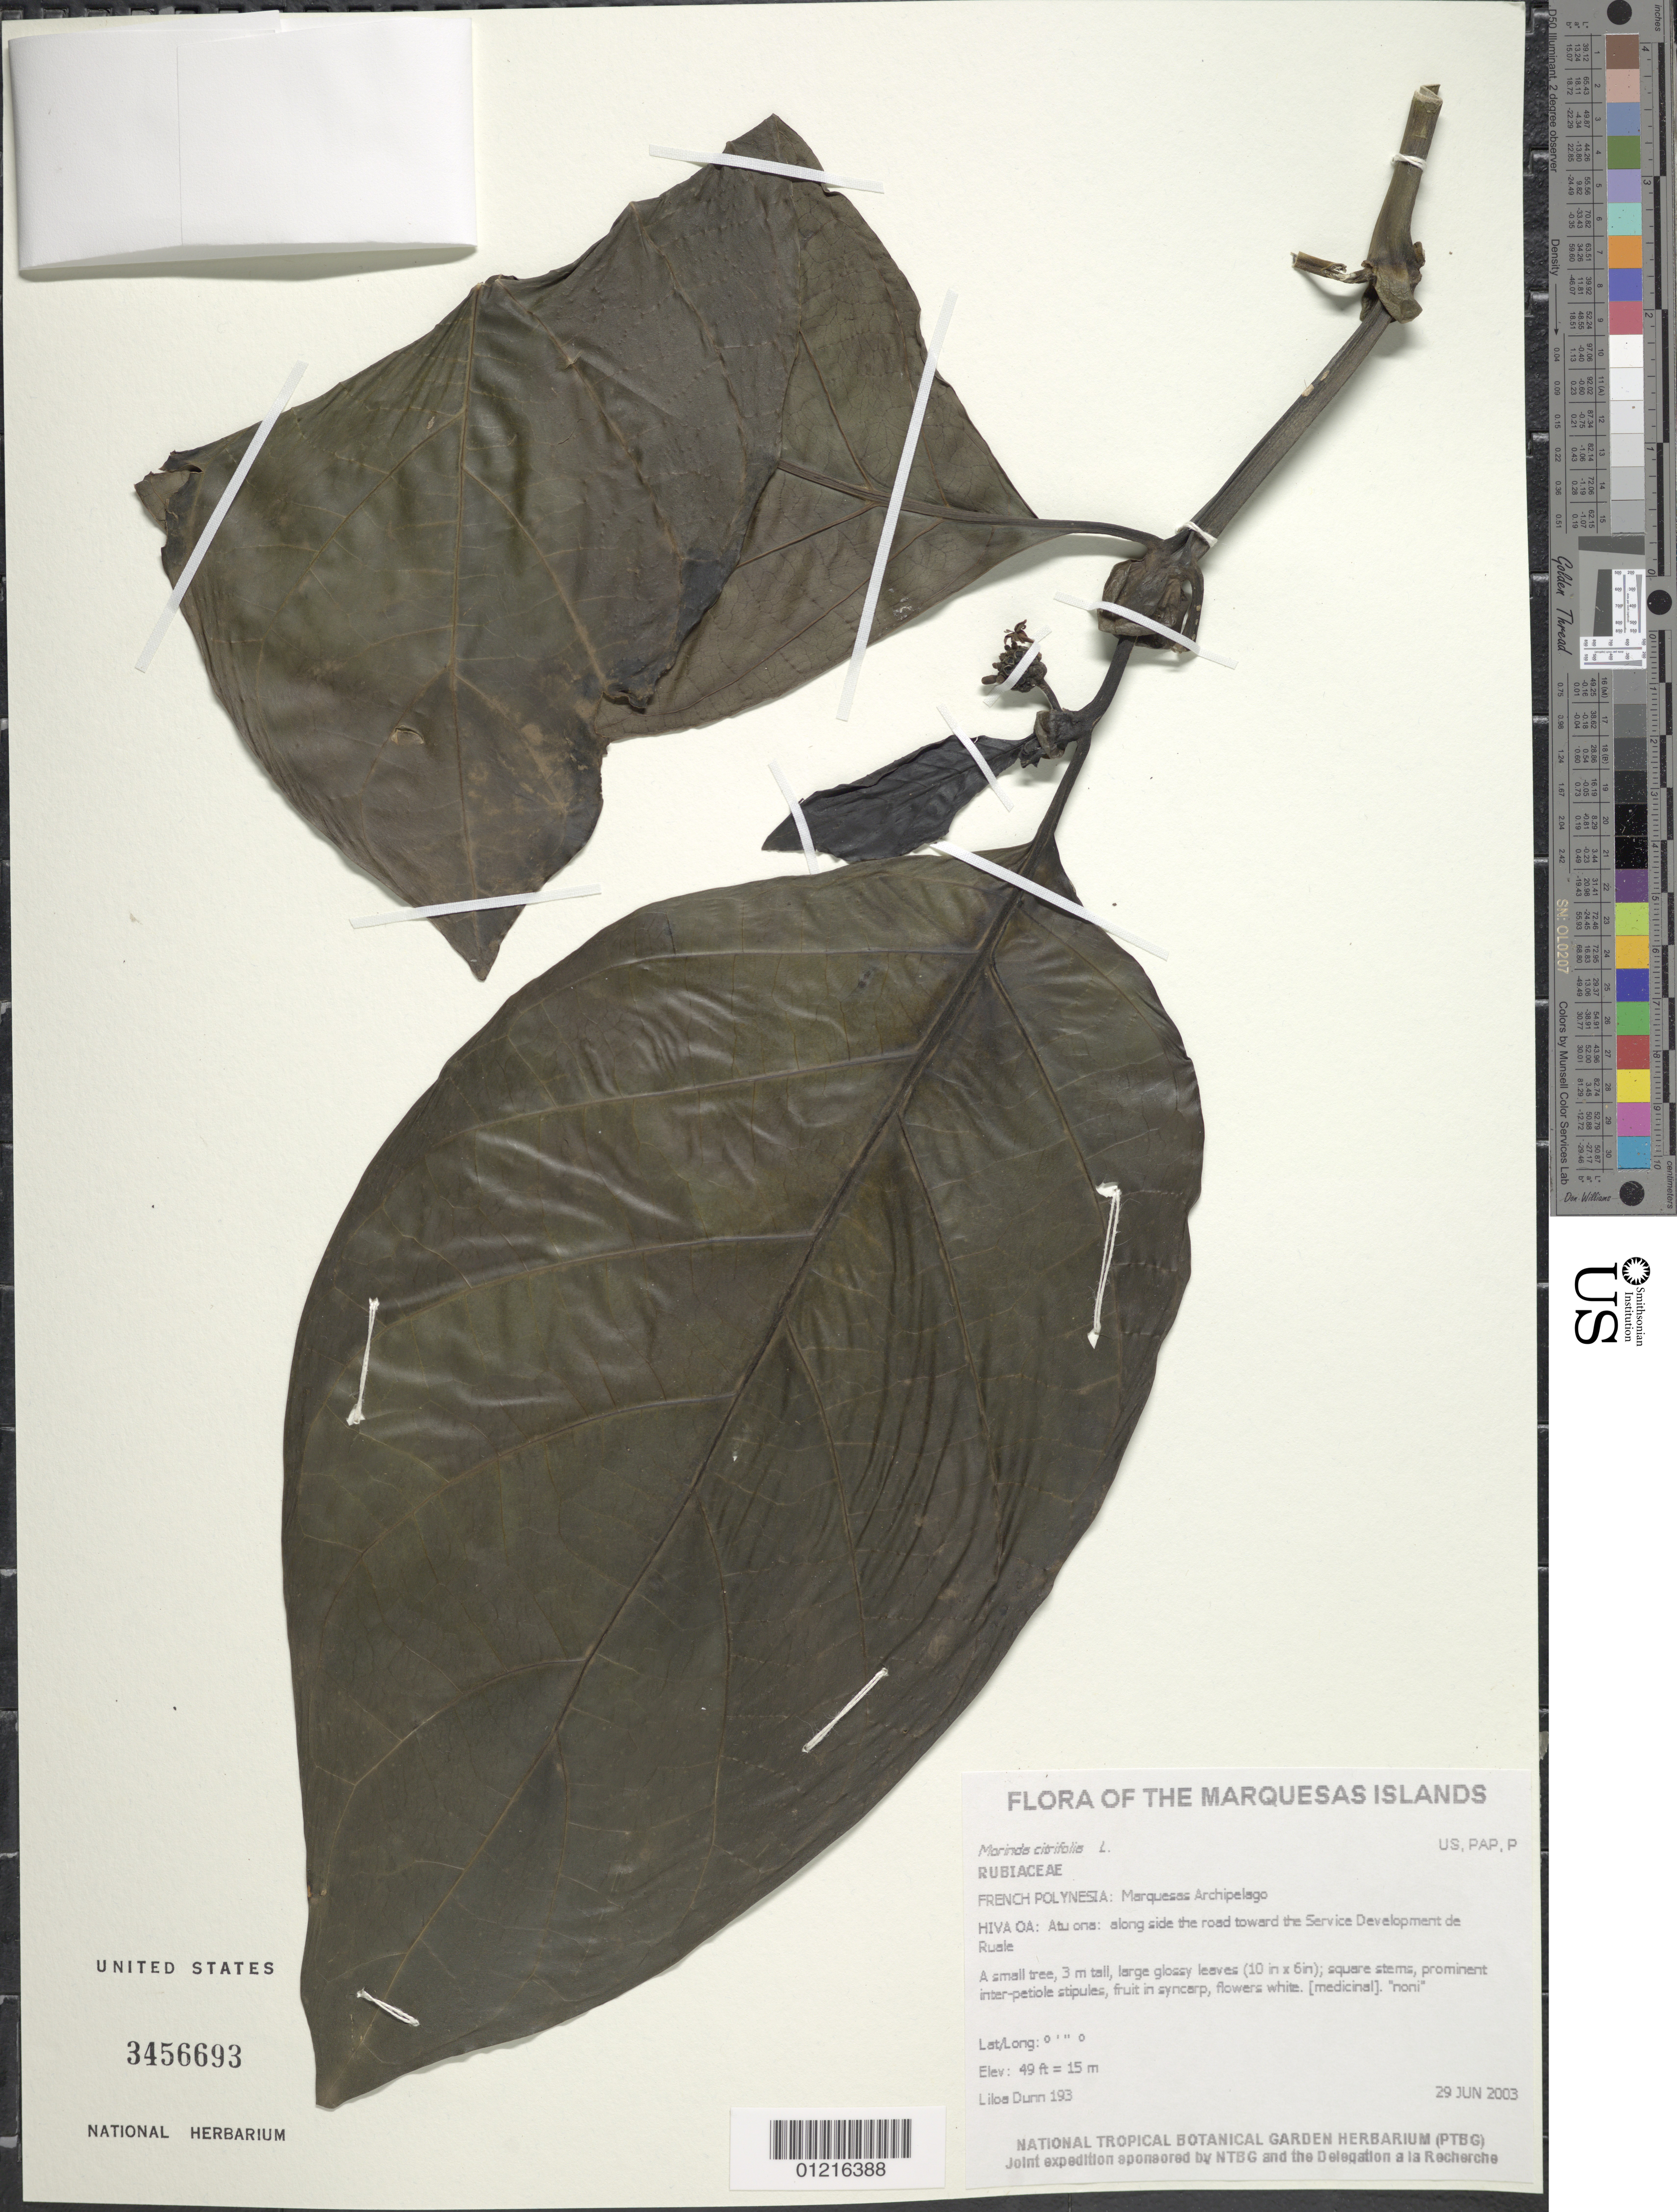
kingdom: Plantae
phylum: Tracheophyta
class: Magnoliopsida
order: Gentianales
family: Rubiaceae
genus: Morinda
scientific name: Morinda citrifolia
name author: L.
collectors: L. Dunn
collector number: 193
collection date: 2003-06-29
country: French Polynesia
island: Hiva Oa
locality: Atu ona: along side the road toward the Service Development de Ruale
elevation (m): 15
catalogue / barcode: US 3456693